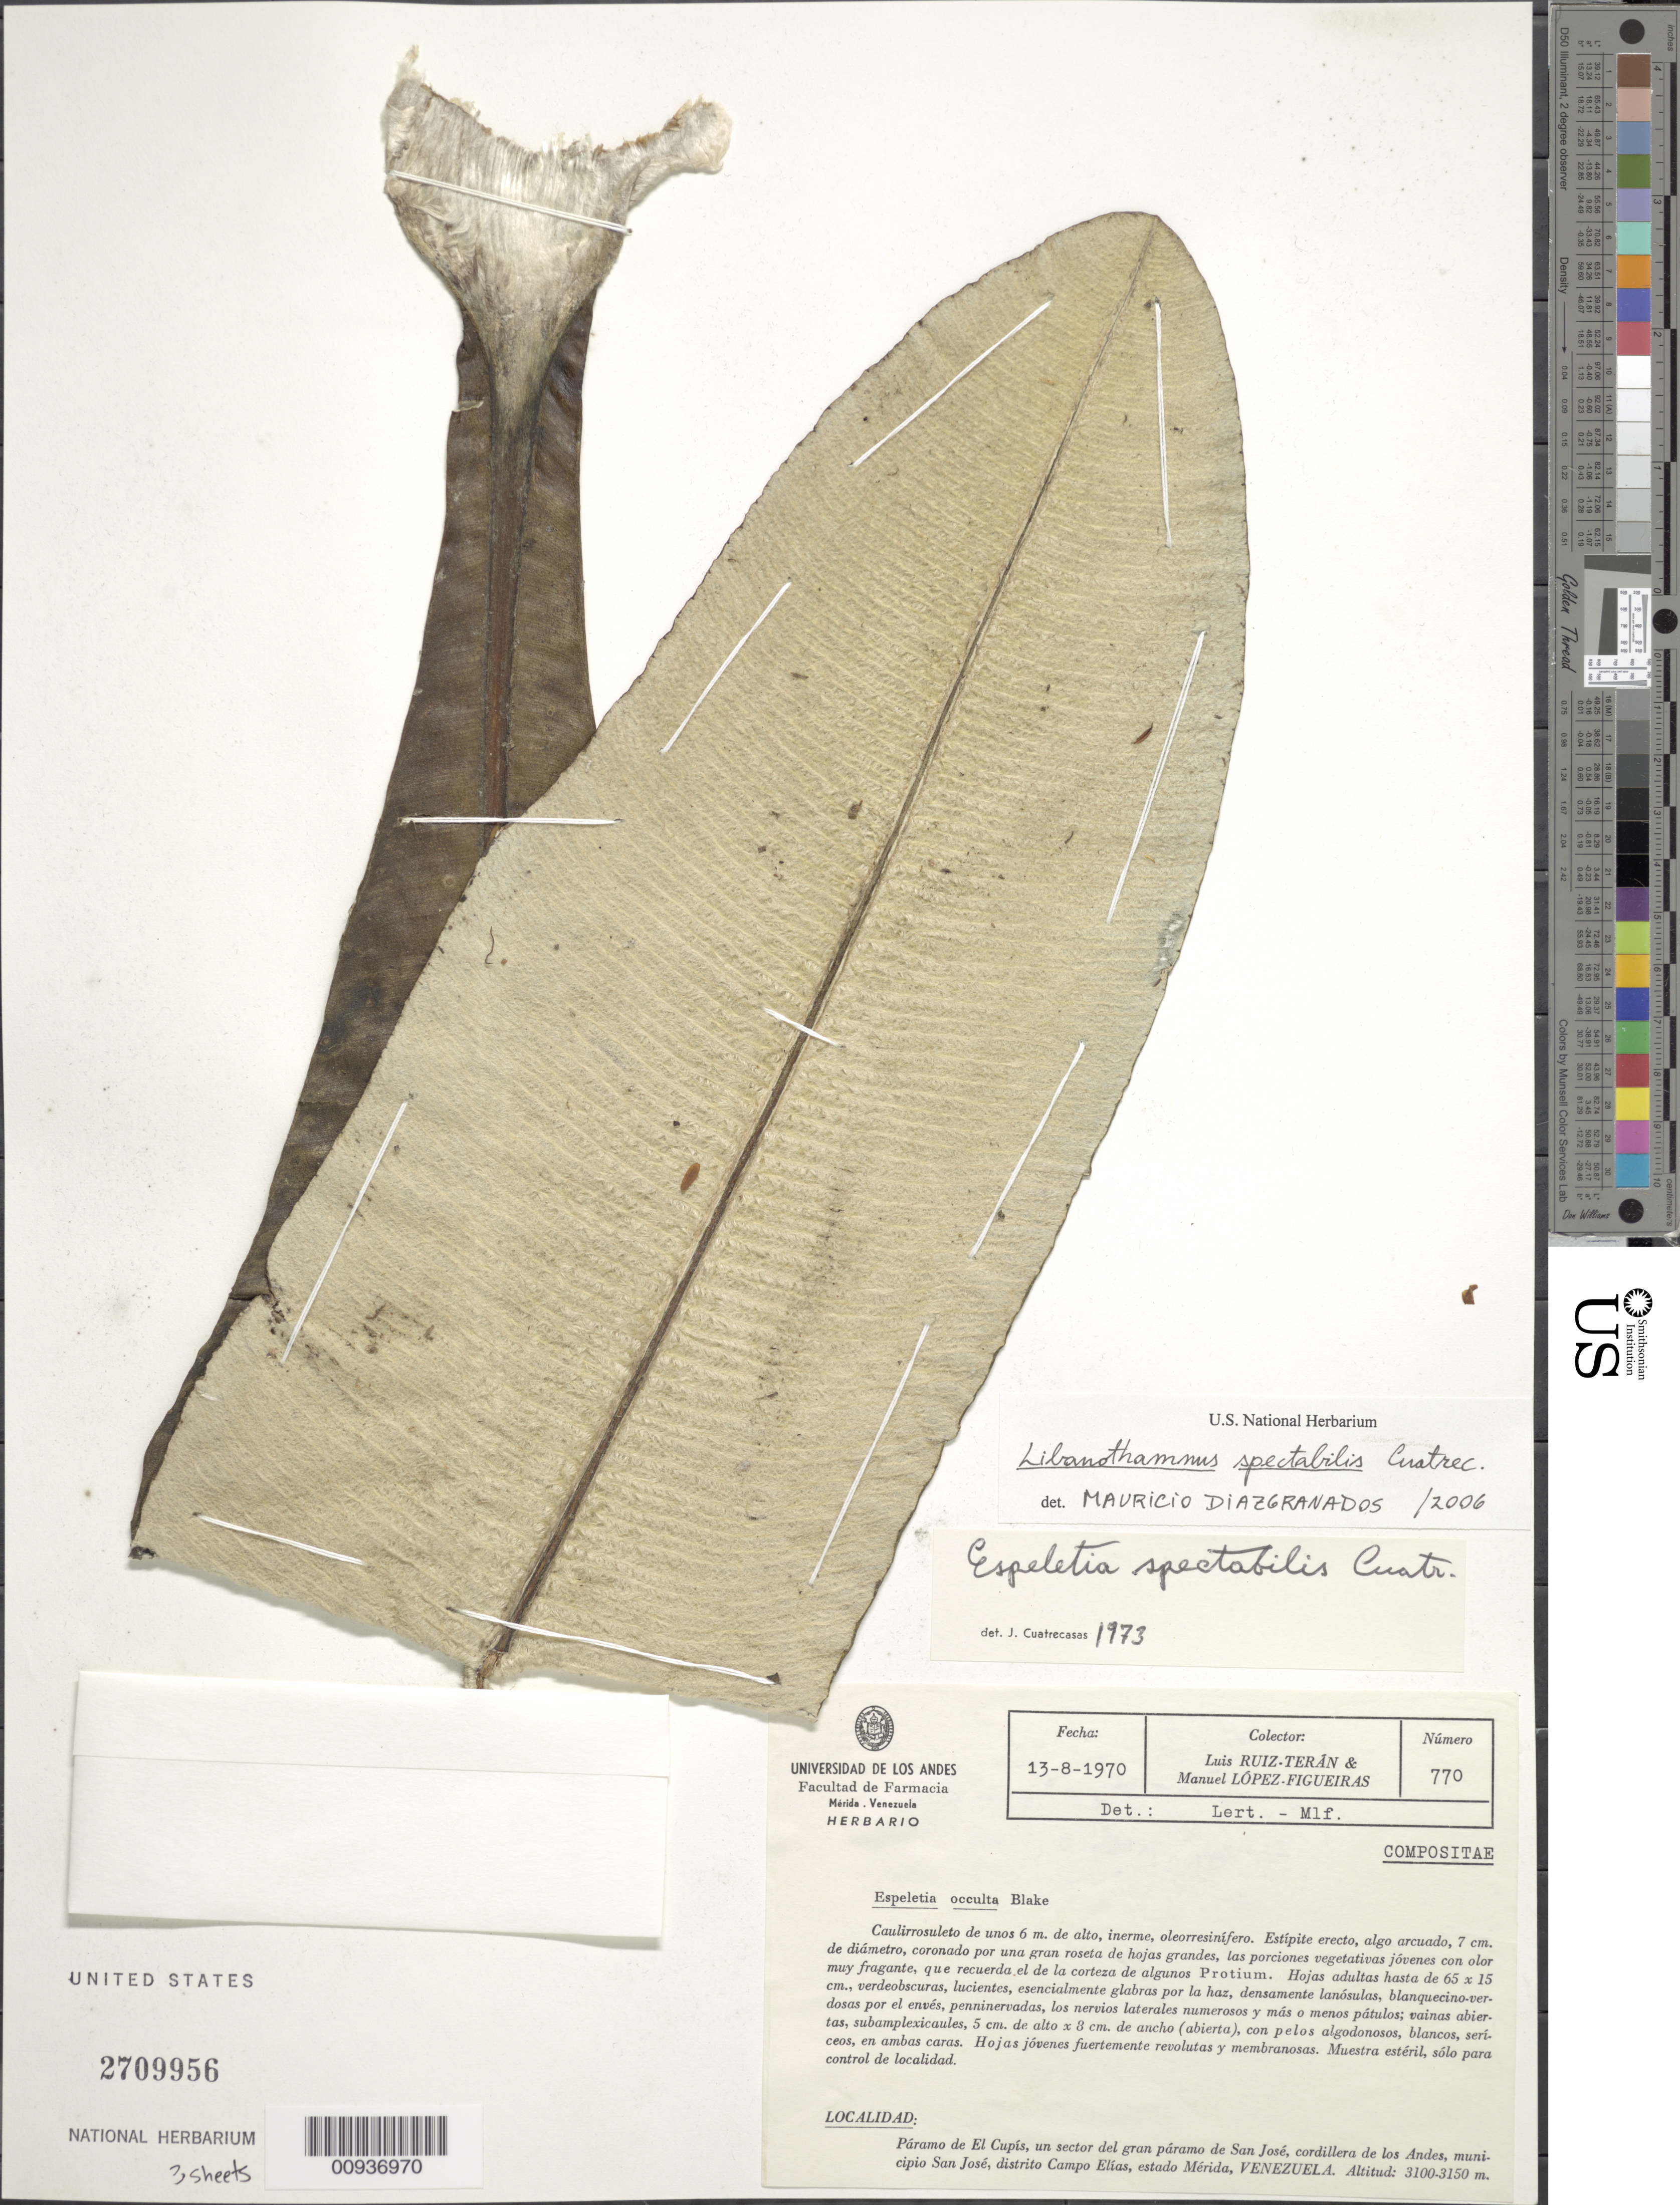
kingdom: Plantae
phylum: Tracheophyta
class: Magnoliopsida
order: Asterales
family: Asteraceae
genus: Libanothamnus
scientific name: Libanothamnus spectabilis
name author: (Cuatrec.) Cuatrec.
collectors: L. Teran & M. López Figueiras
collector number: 770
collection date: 1970-08-13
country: Venezuela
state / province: Mérida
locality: Paramo de El Cupis, un sector del gran paramo de San Jose, Cordillera de Los Andes, Municipio San Jose, Distrito Campo Elias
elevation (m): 3100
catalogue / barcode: US 2709956